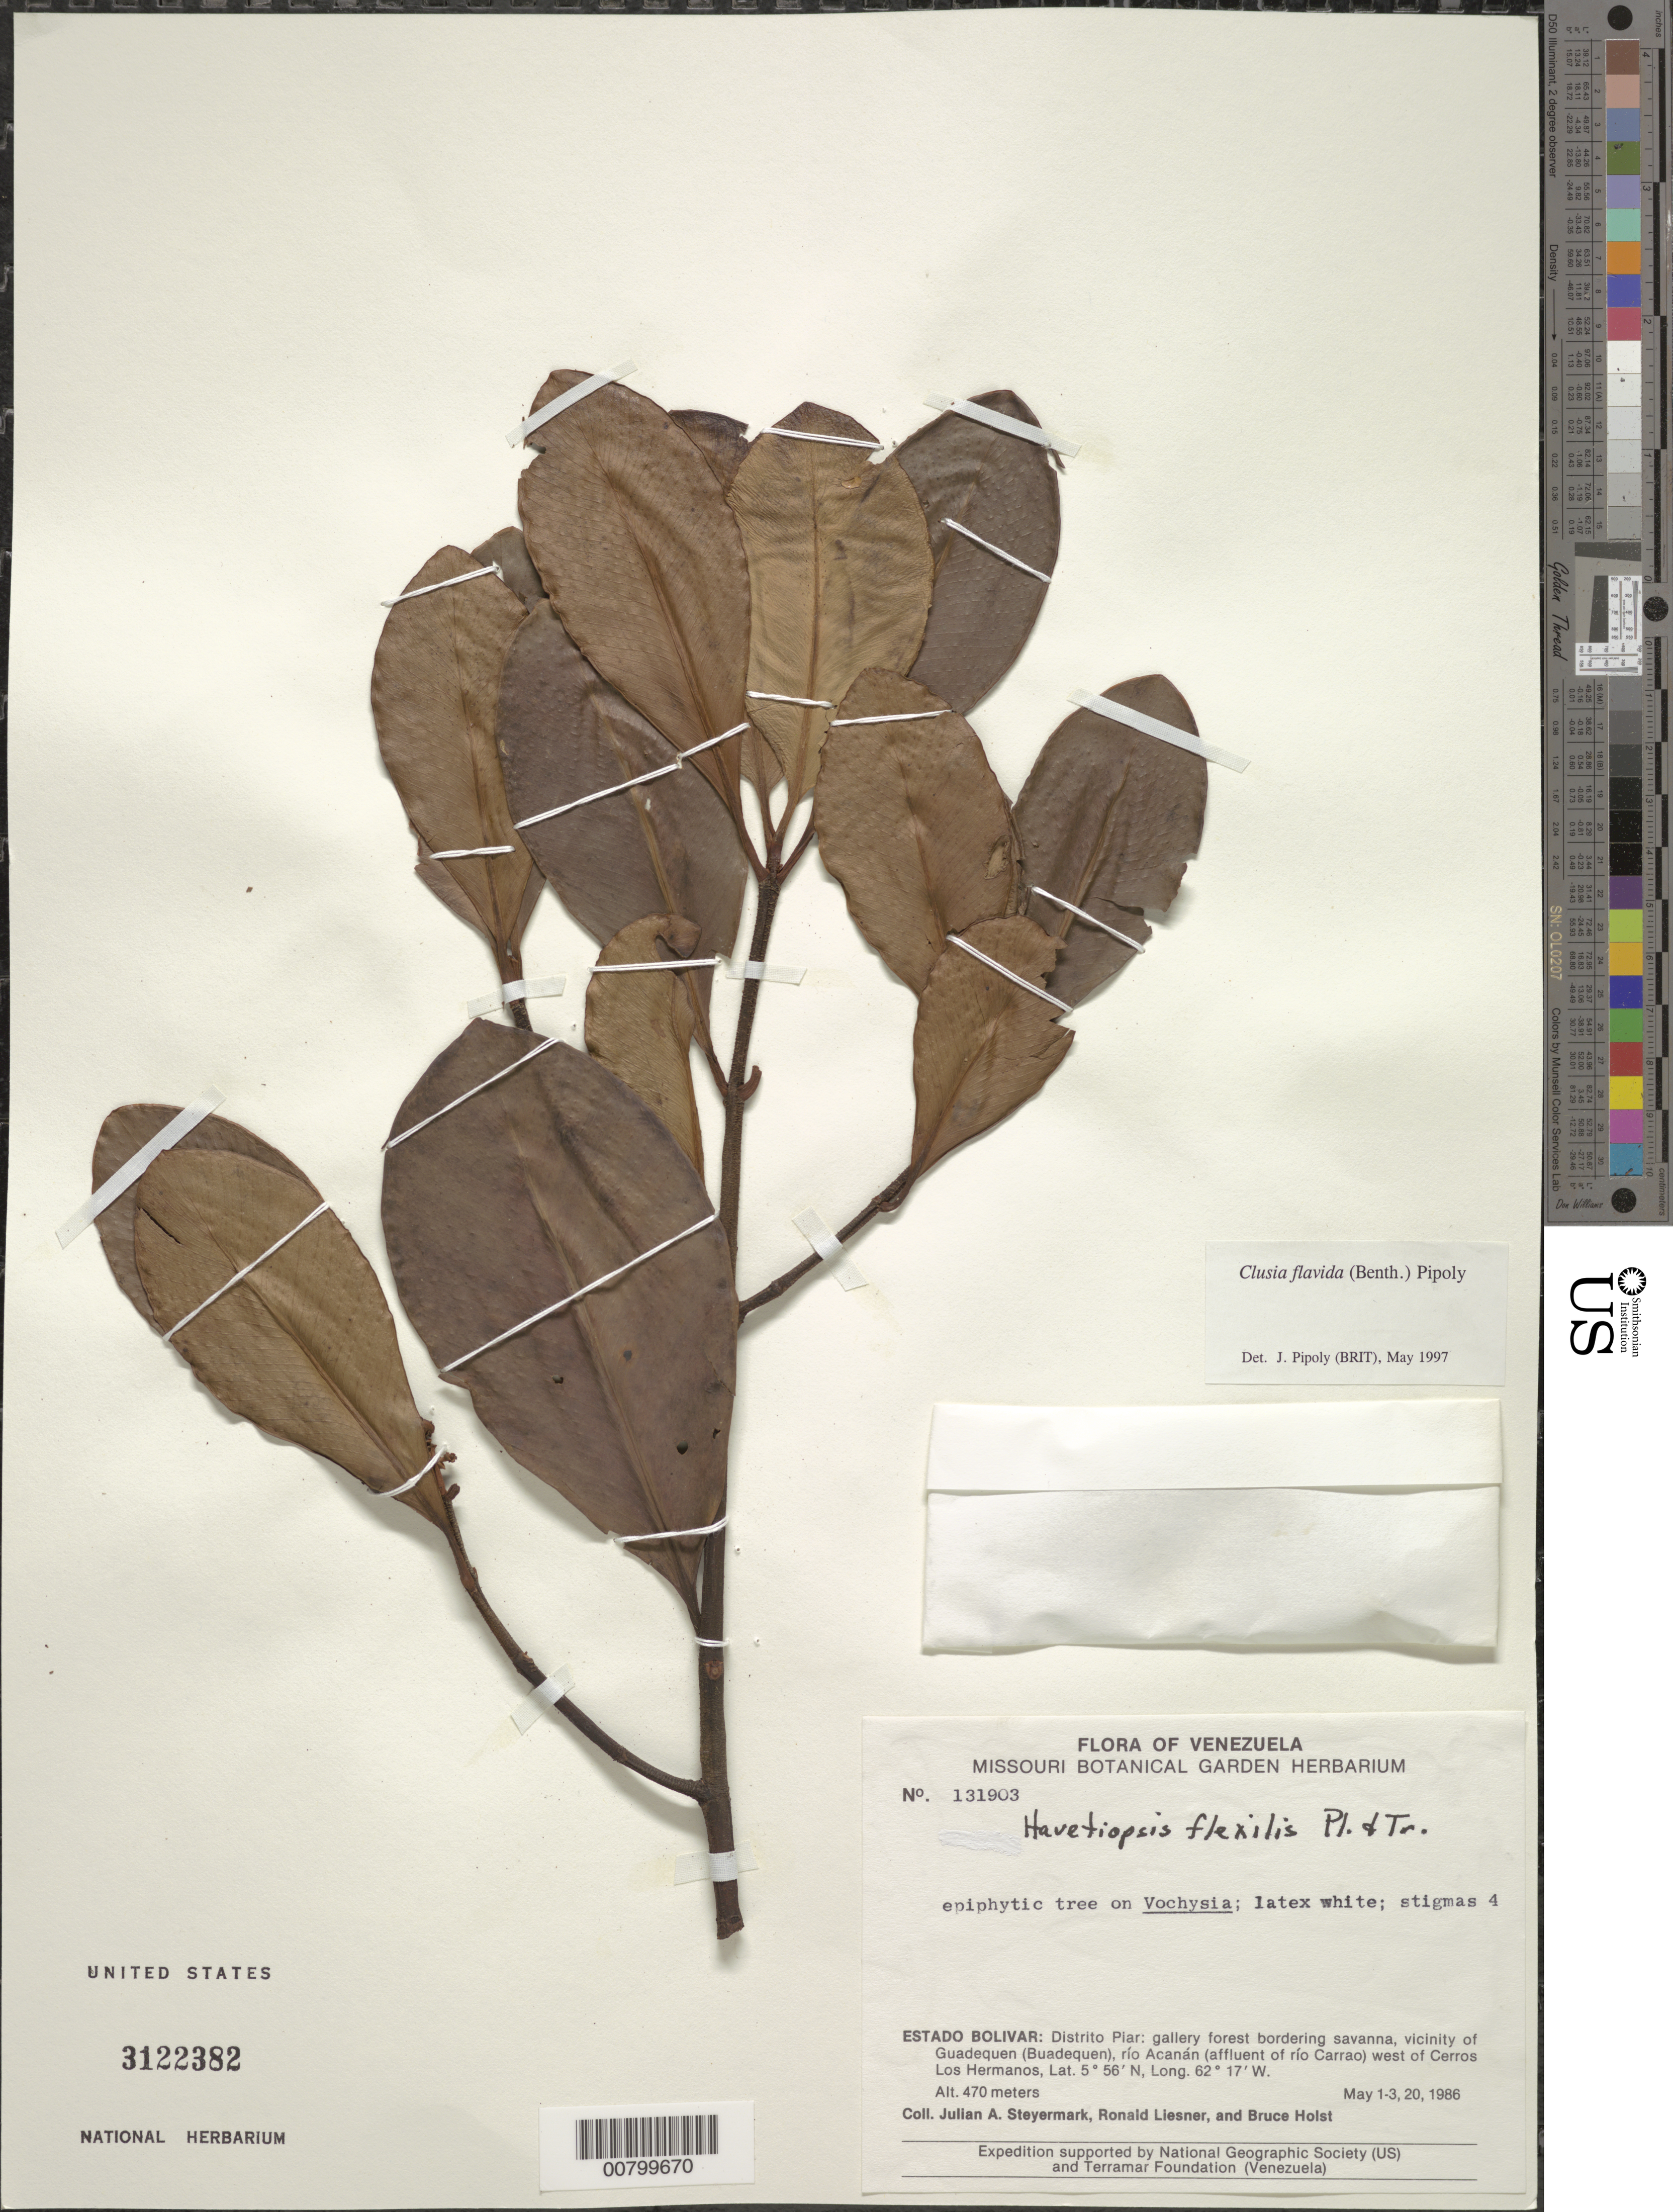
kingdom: Plantae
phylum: Tracheophyta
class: Magnoliopsida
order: Malpighiales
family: Clusiaceae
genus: Clusia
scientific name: Clusia flavida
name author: (Benth.) Pipoly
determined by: Pipoly, J. J., III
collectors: J. Steyermark, R. L. Liesner & B. Holst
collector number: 131903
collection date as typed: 1-3 May 1986 and 20-May-86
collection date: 1986-05-01,1986-05-20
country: Venezuela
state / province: Bolívar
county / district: Piar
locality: Quadequen (Buadequen) vic., río Acanan (affluent of río Carrao) west of Cerros Los Hermanos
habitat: Gallery forest bordering savanna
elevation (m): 470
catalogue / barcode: US 3122382